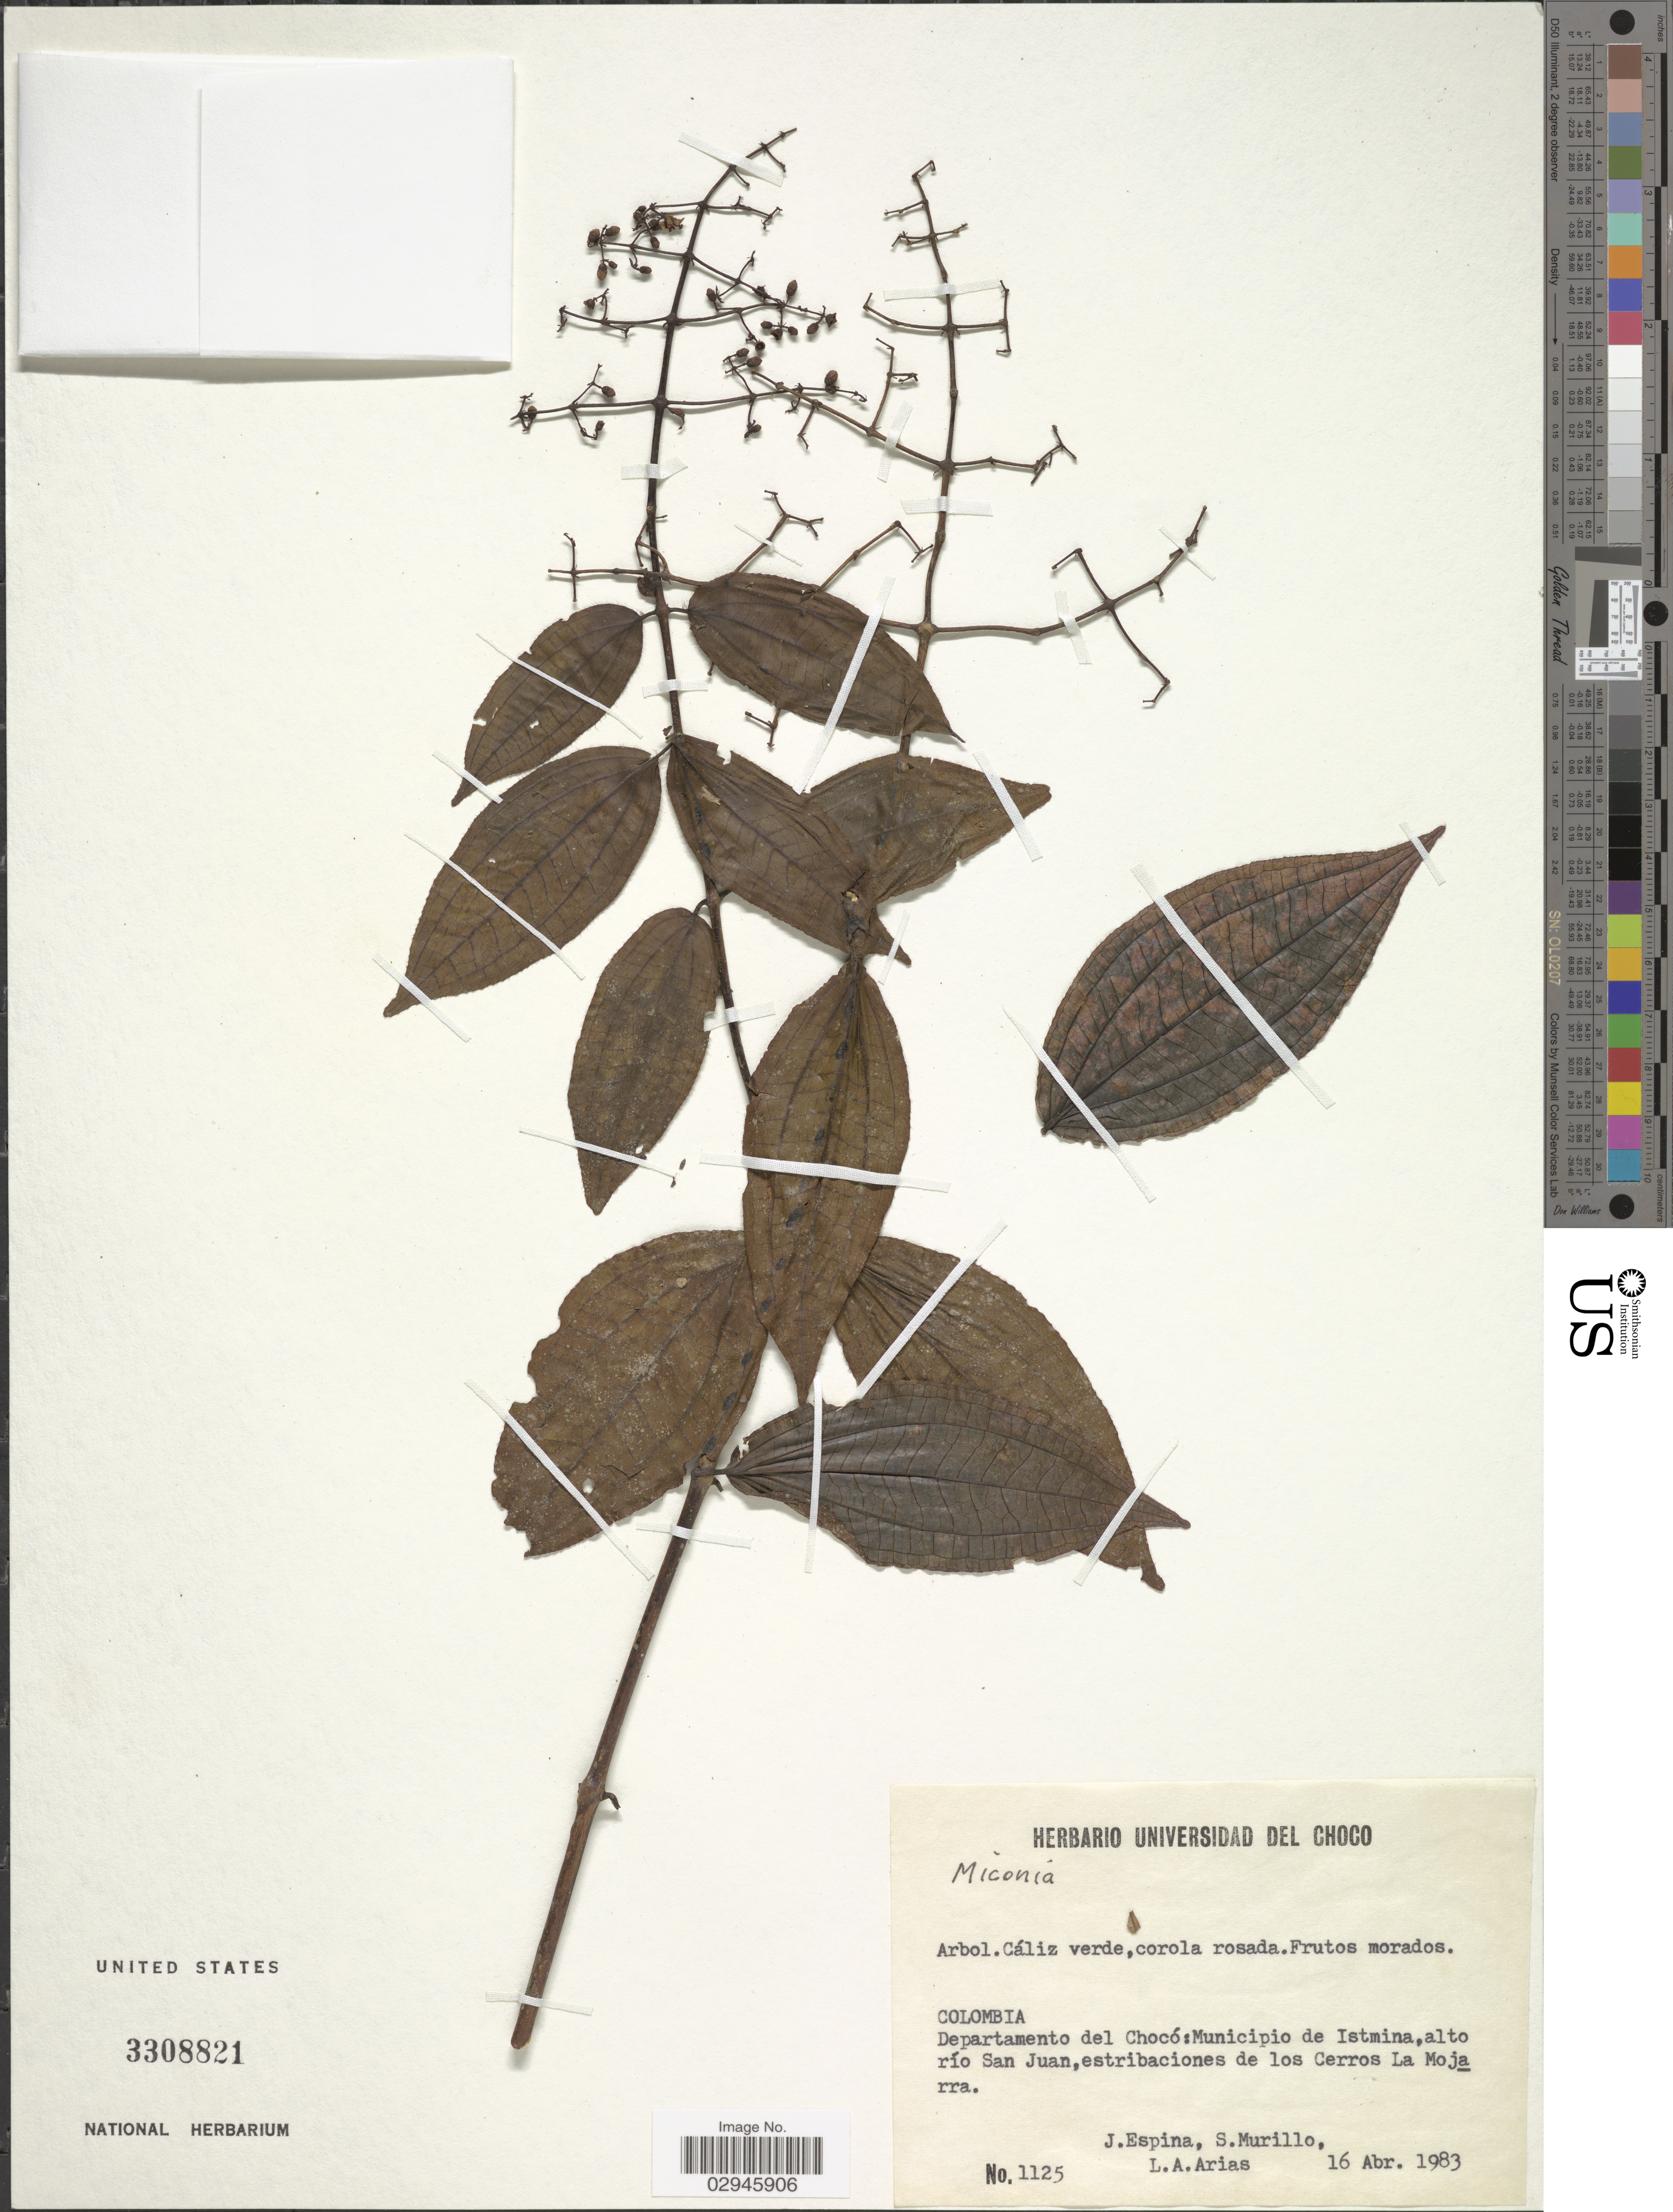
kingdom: Plantae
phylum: Tracheophyta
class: Magnoliopsida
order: Myrtales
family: Melastomataceae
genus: Miconia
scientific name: Miconia sp.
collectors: J. Espina, S. Murillo & L. Arias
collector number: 1125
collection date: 1983-04-16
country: Colombia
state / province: Chocó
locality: Departamento del Chocó: Municipio de Istmina, alto río San Juan, estribaciones de los Cerros La Mojarra.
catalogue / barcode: US 3308821